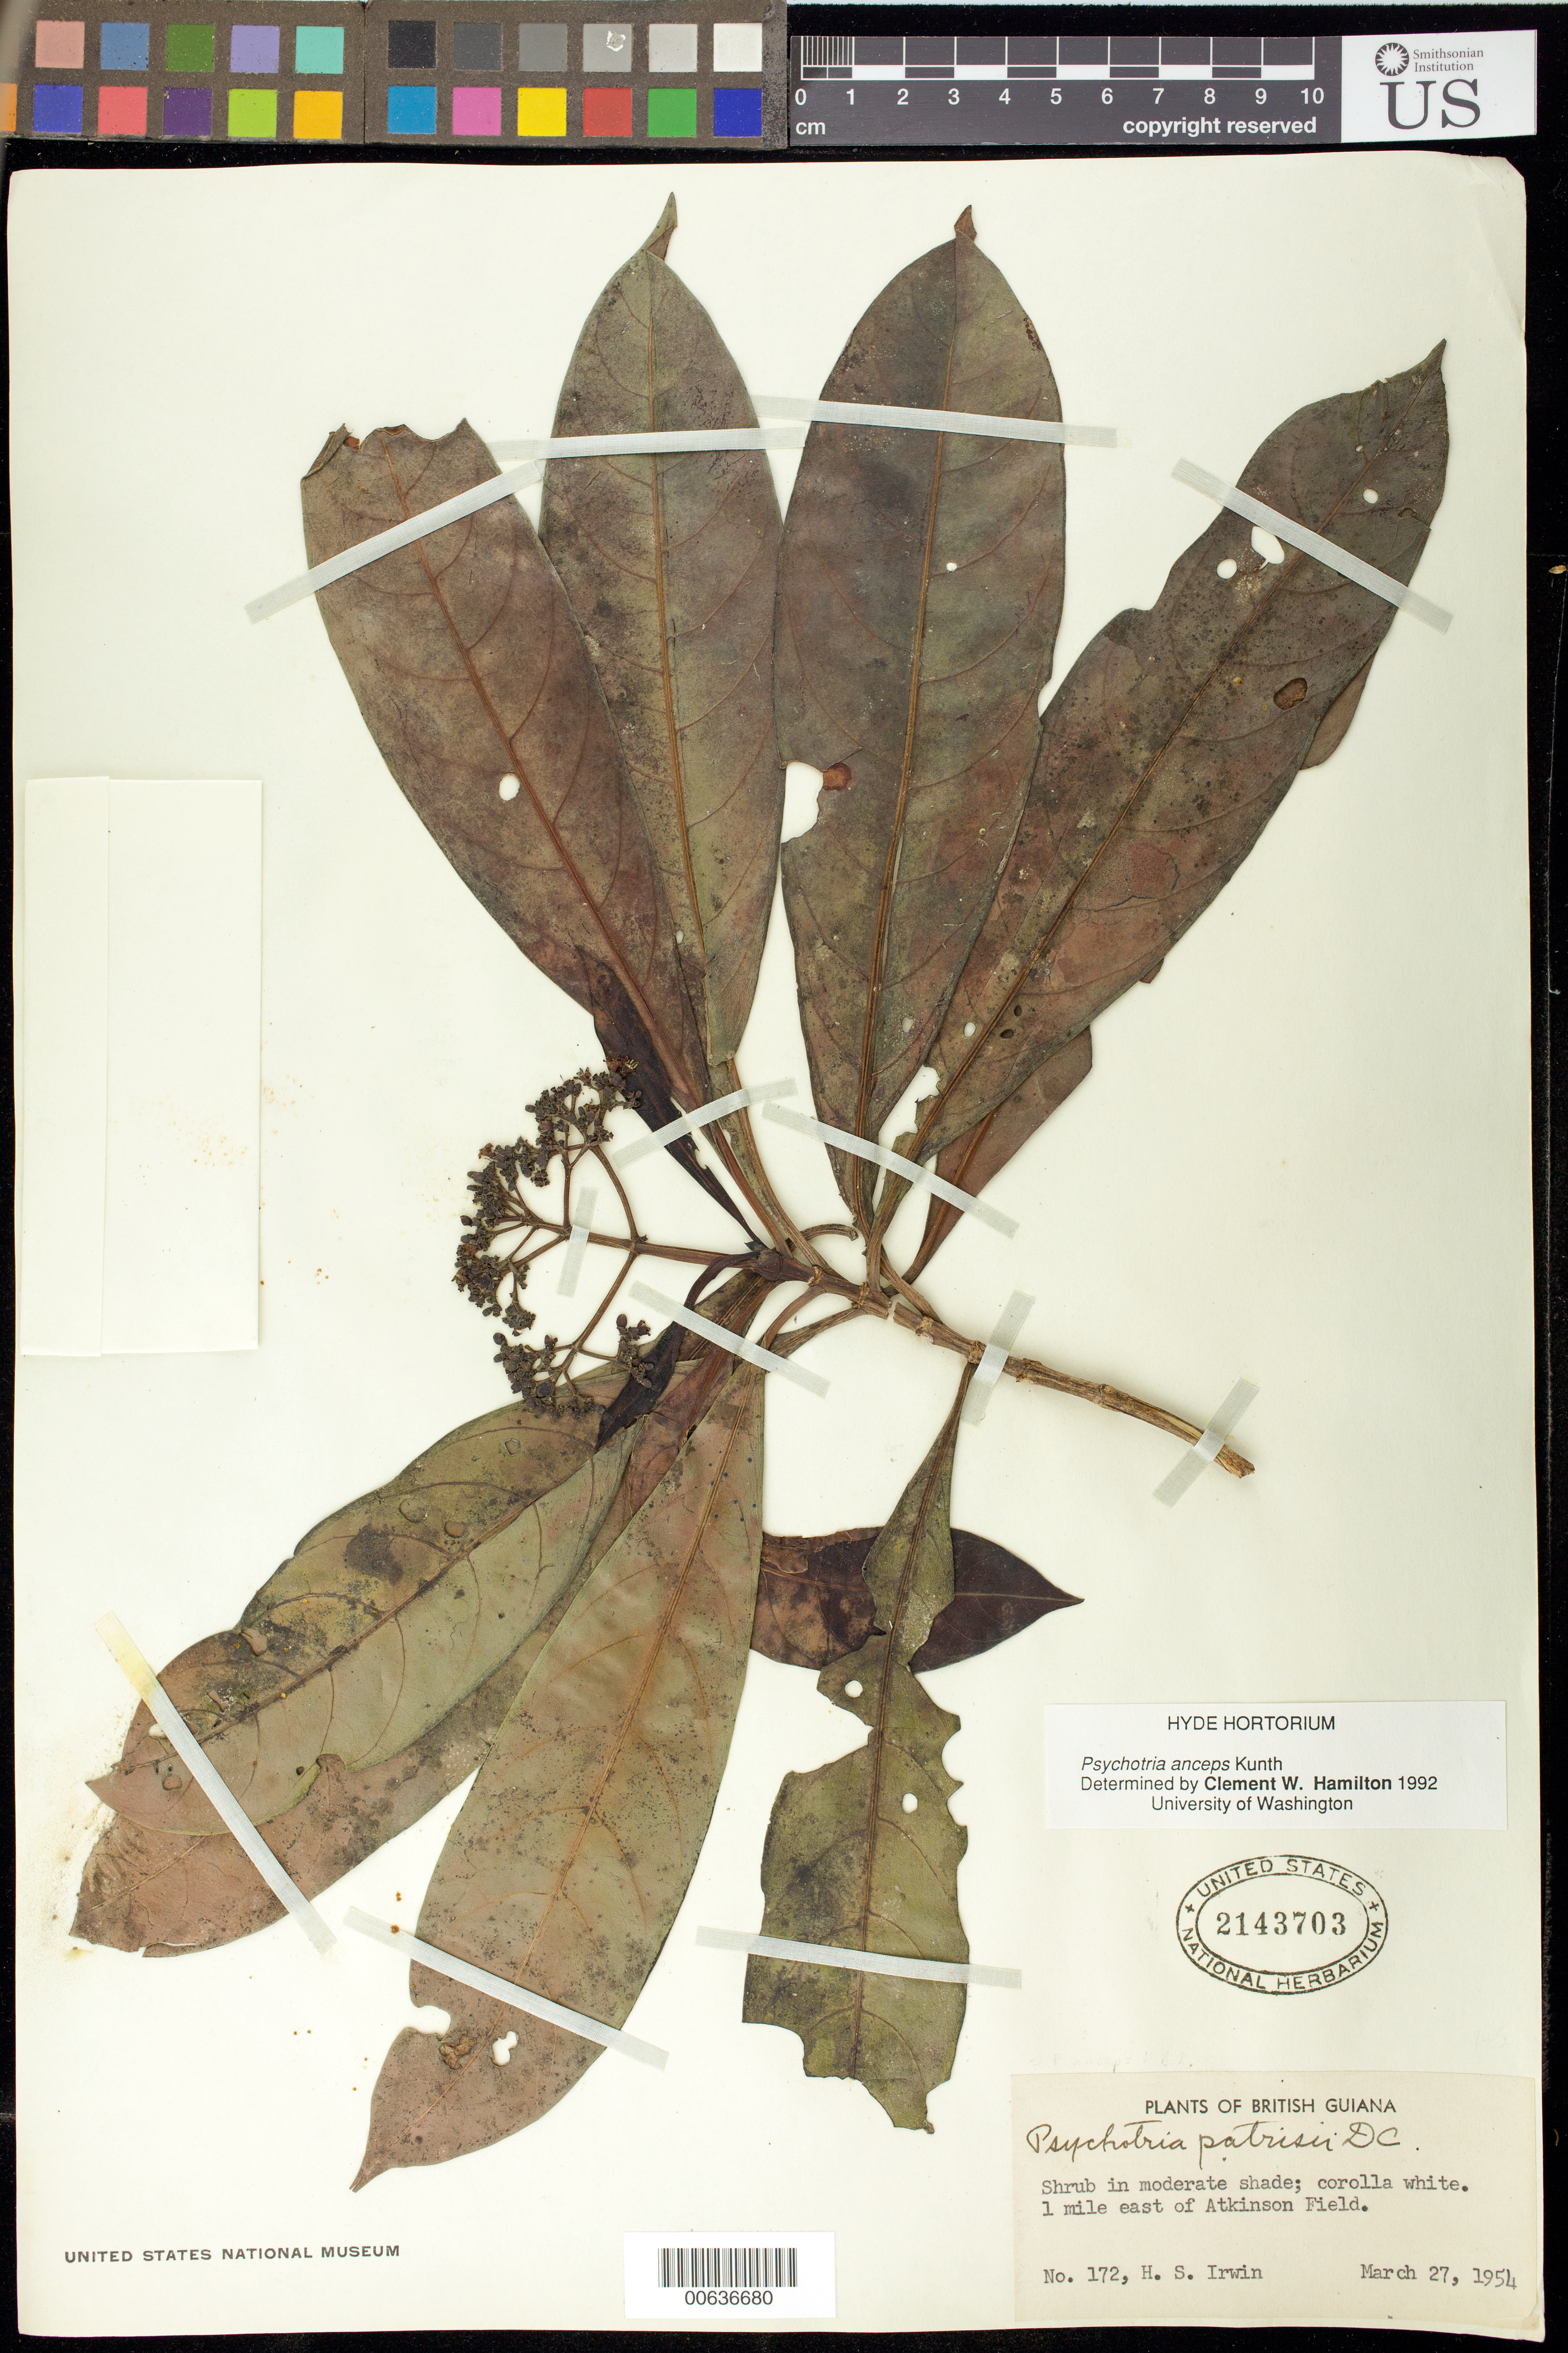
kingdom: Plantae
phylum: Tracheophyta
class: Magnoliopsida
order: Gentianales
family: Rubiaceae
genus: Psychotria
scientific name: Psychotria anceps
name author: Kunth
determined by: Hamilton, C. W.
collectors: H. Irwin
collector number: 172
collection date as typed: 27-Mar-54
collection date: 1954-03-27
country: Guyana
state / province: Demerara-Mahaica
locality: Atkinson Field, 1 mi. E of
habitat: Moderate shade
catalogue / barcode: US 2143703